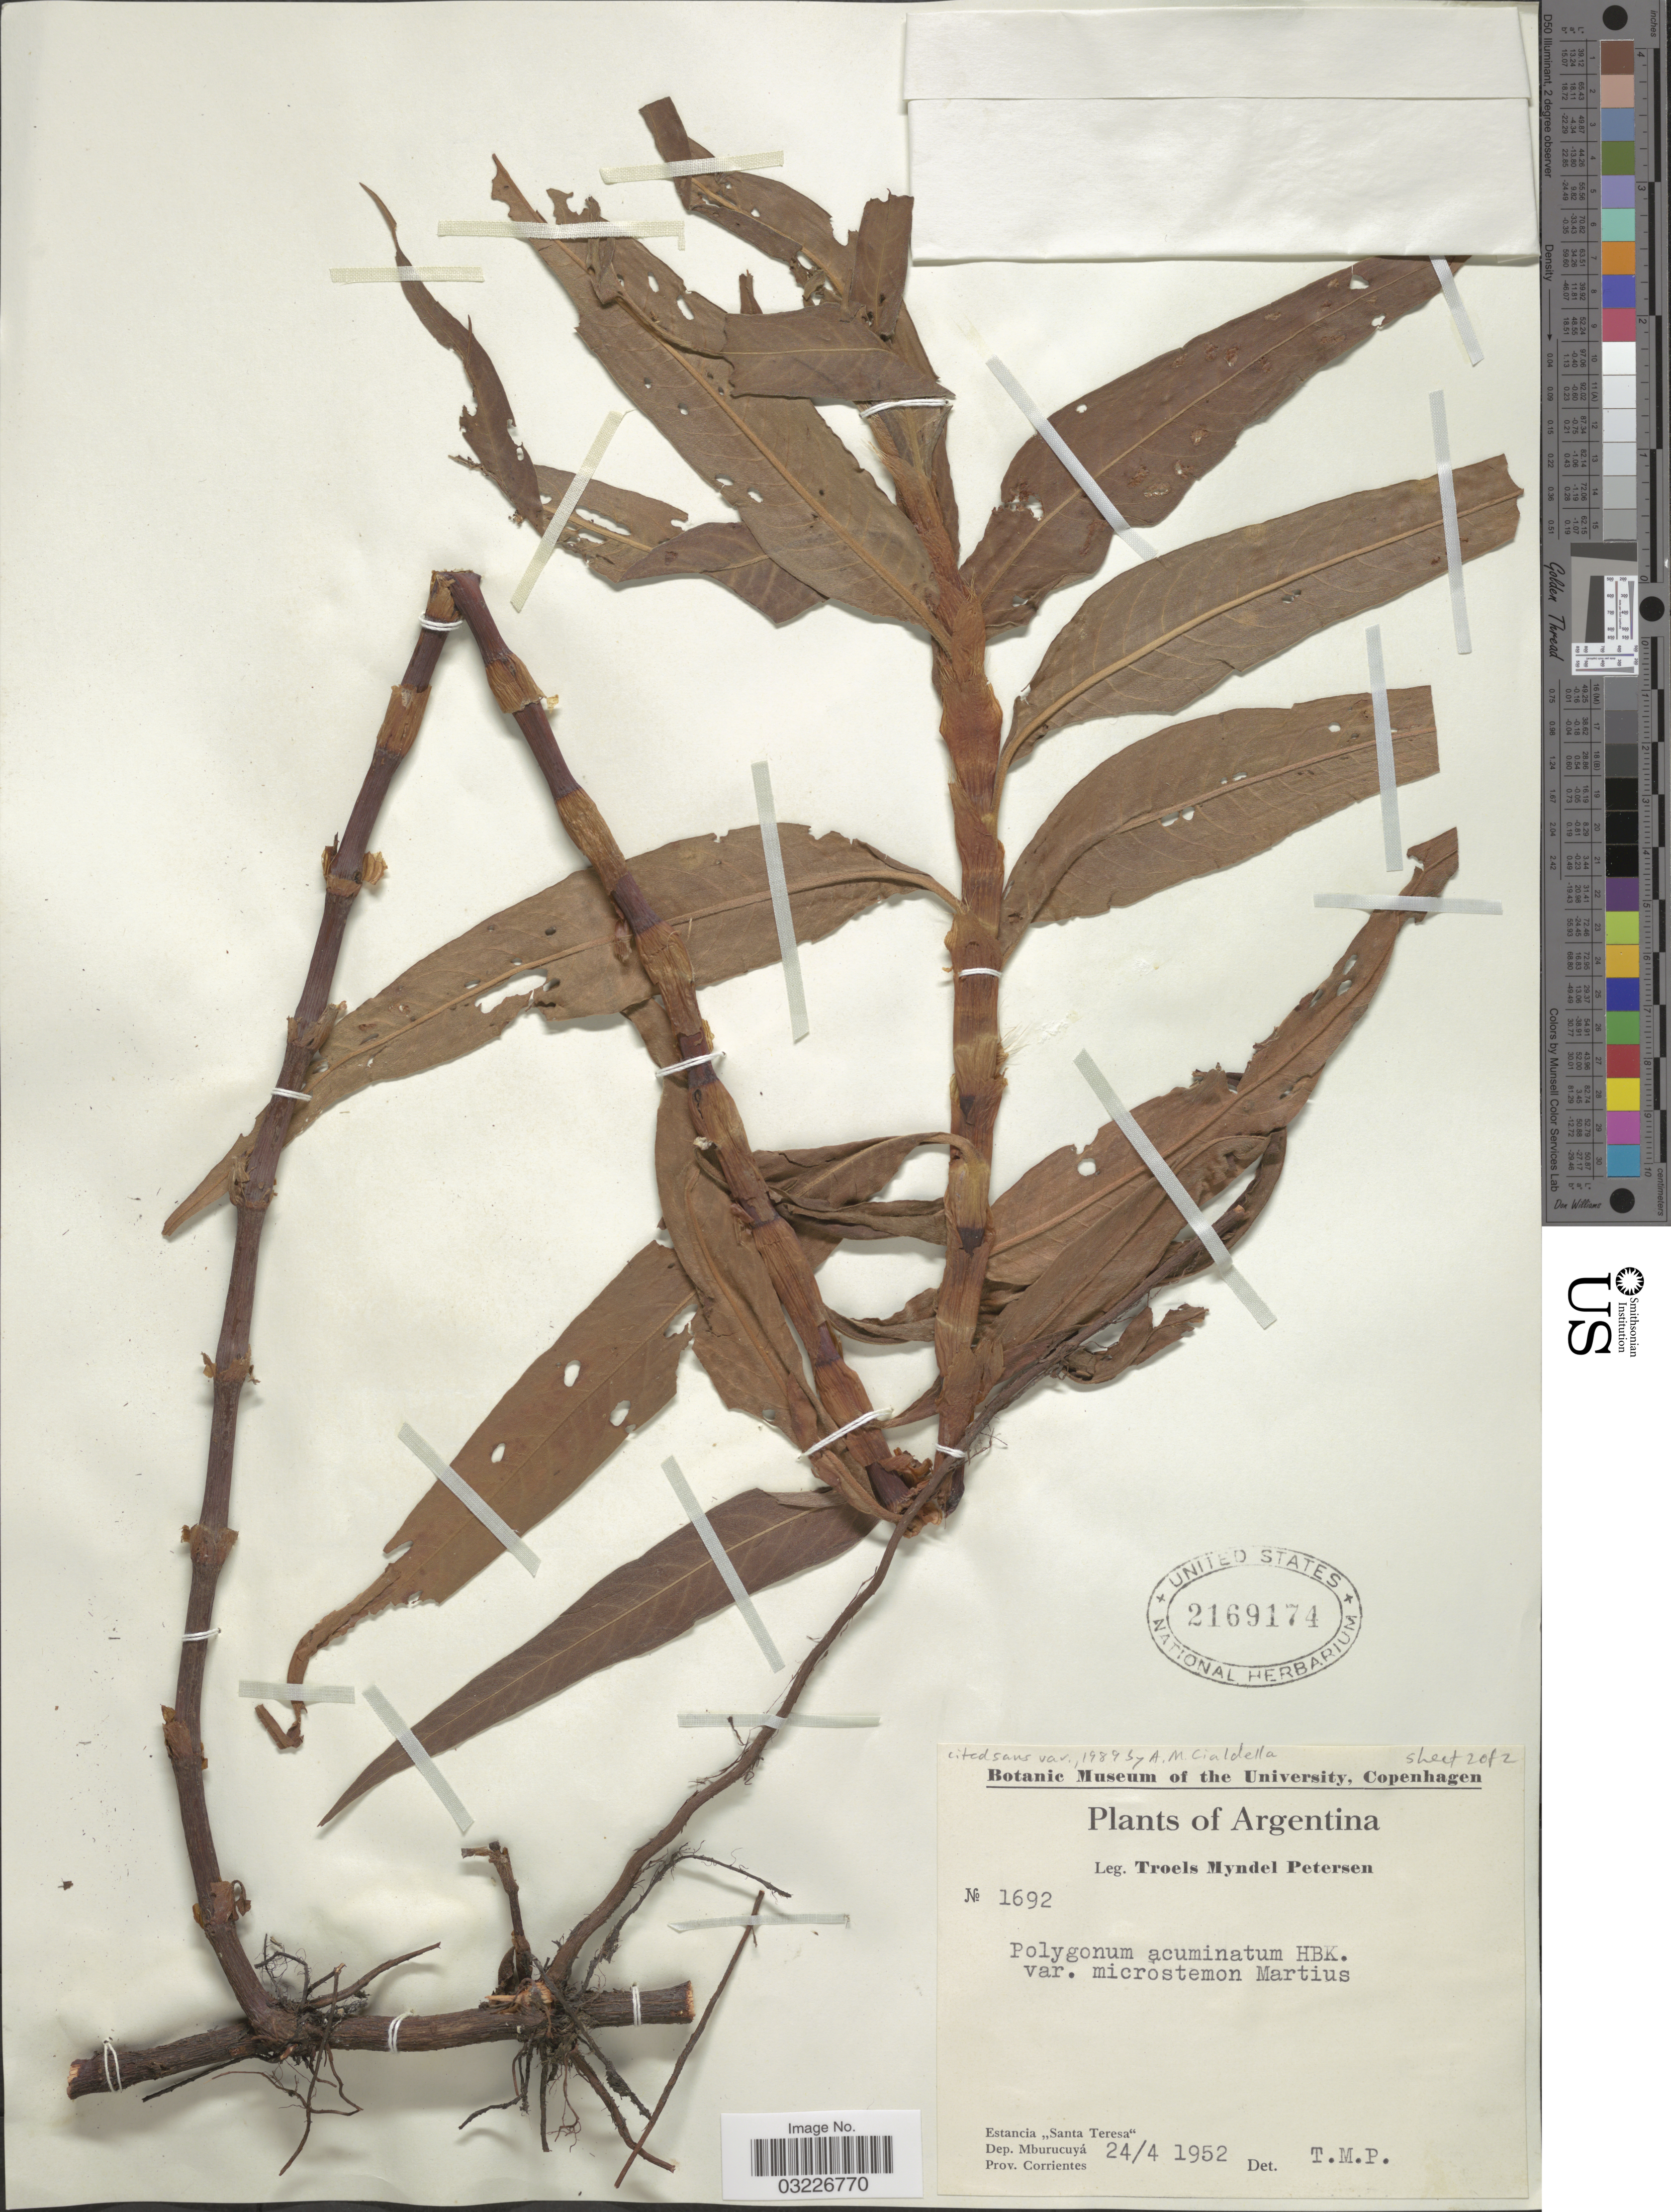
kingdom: Plantae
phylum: Tracheophyta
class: Magnoliopsida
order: Caryophyllales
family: Polygonaceae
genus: Polygonum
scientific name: Polygonum acuminatum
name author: Kunth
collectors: T. M. Petersen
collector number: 1692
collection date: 1952-04-24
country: Argentina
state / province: Corrientes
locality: Estancia "Santa Teresa", Dep. Mburucuyá.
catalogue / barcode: US 2169174